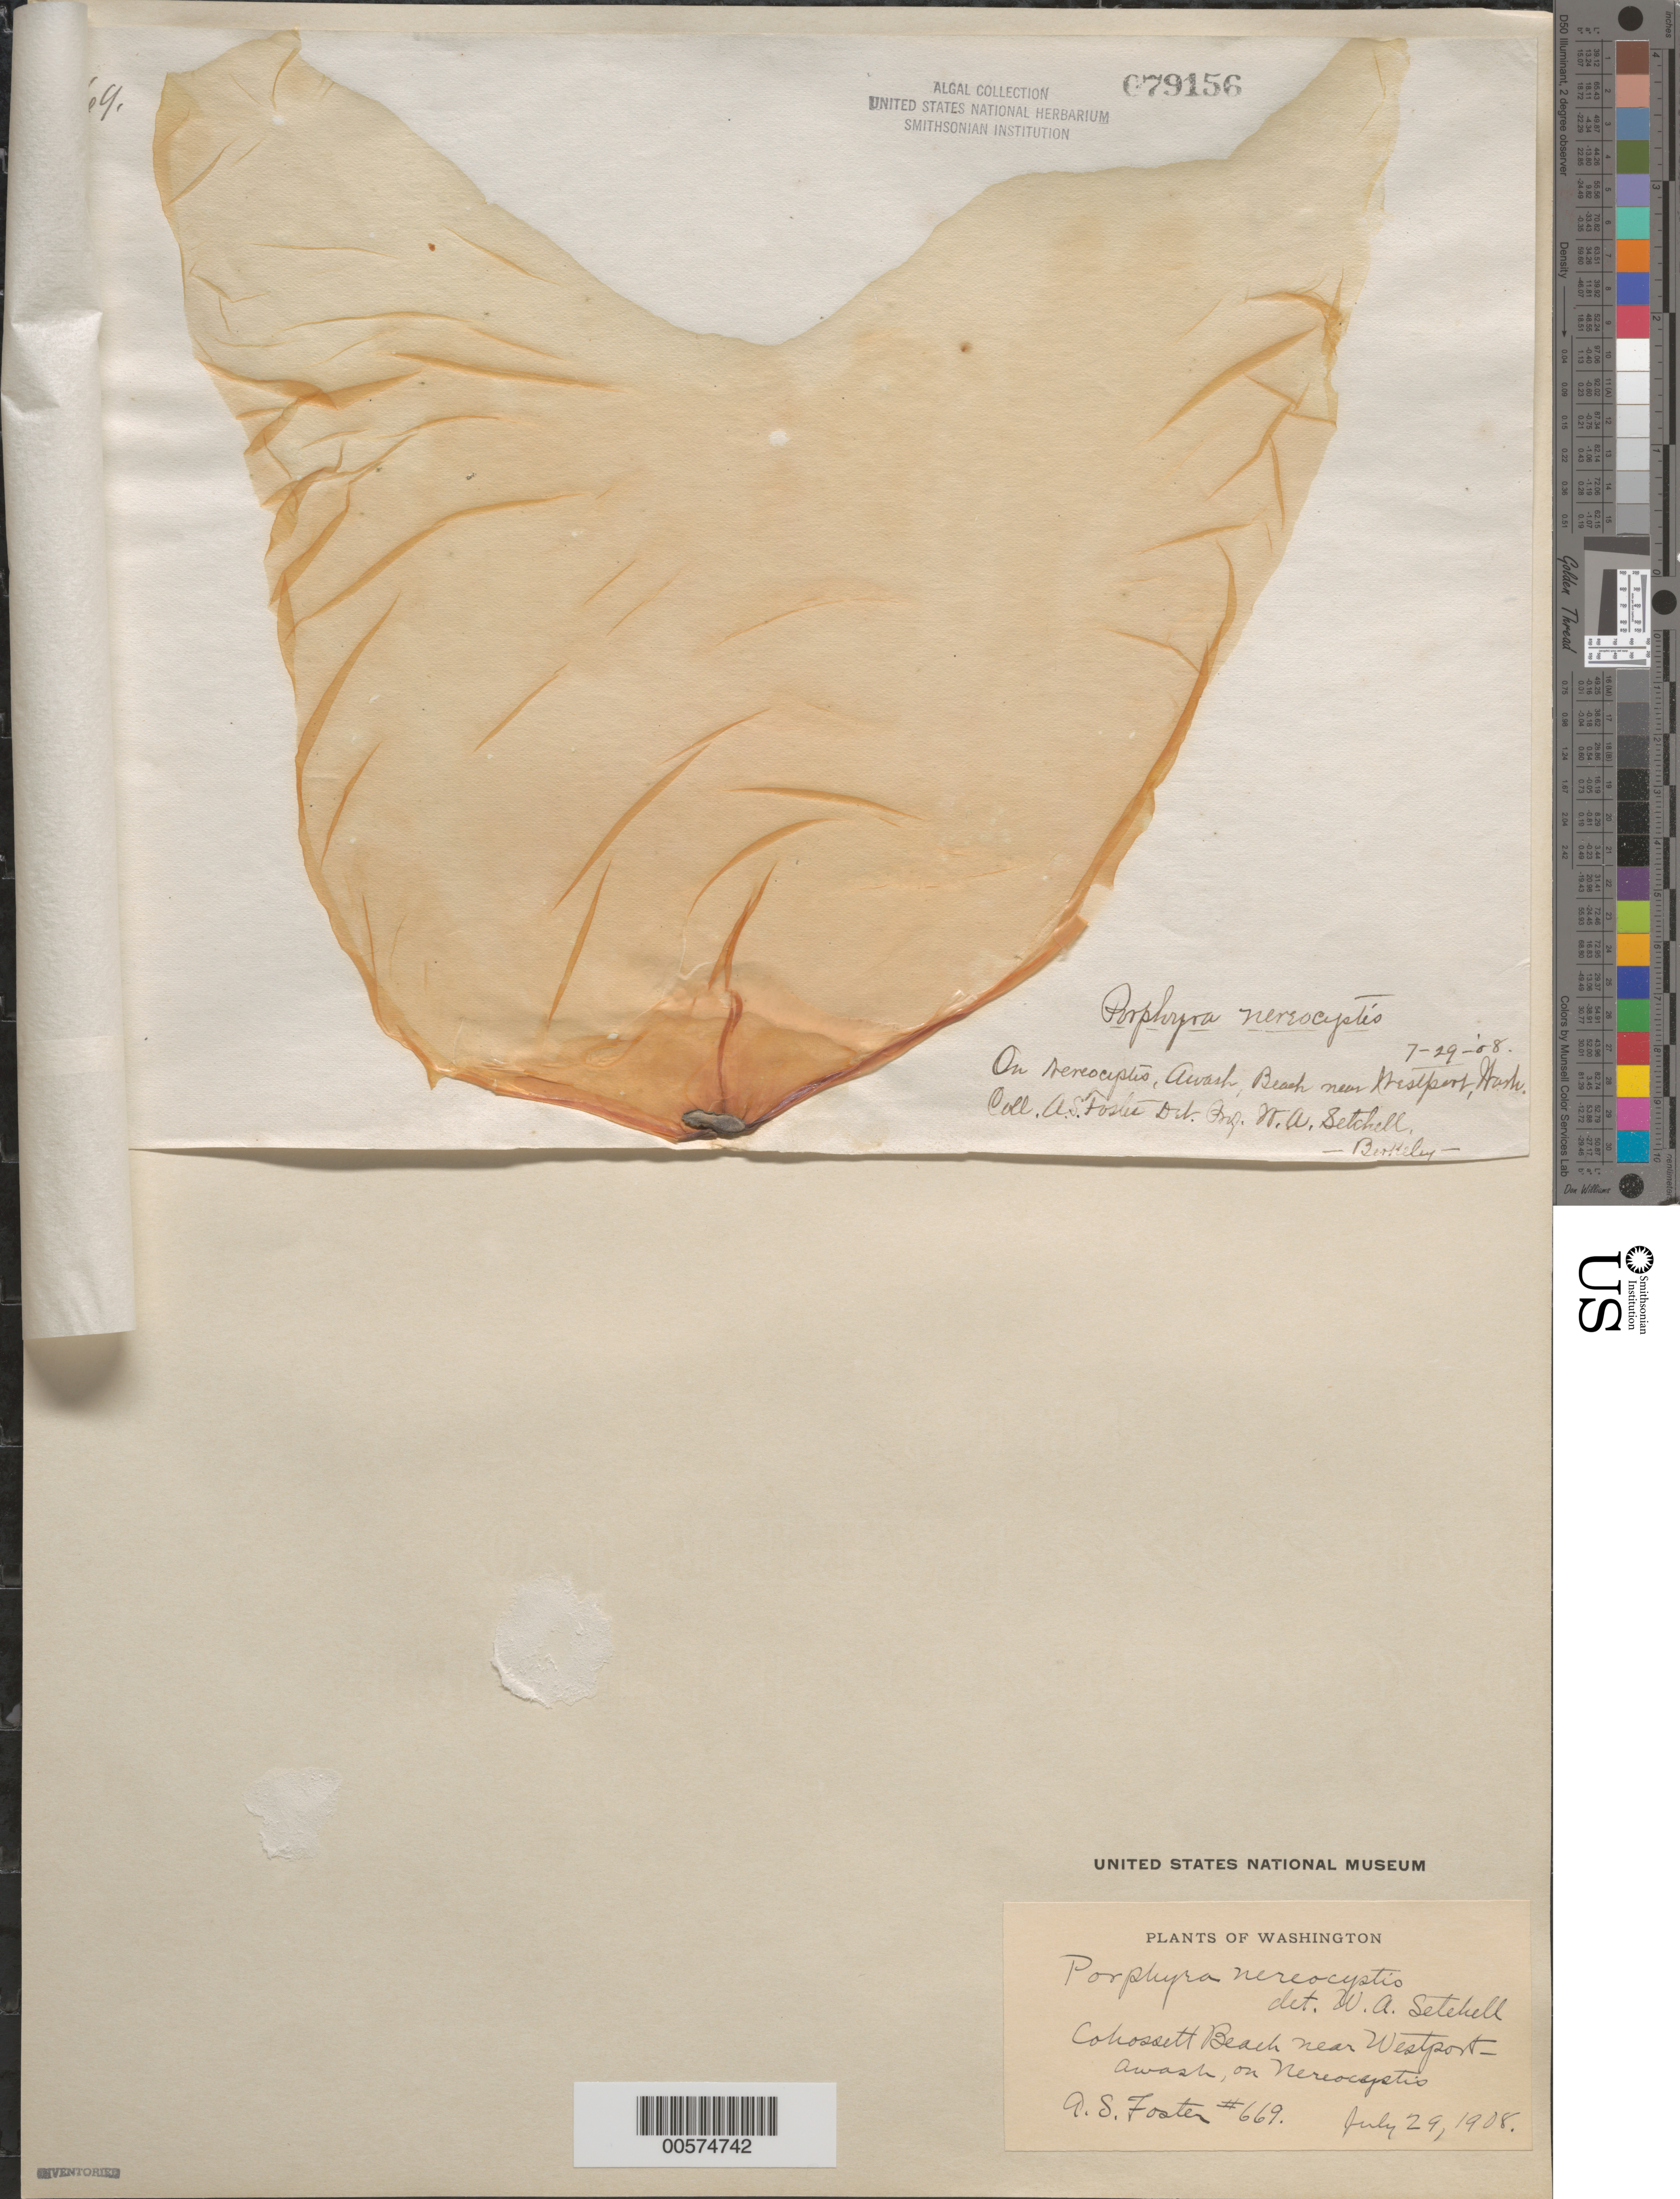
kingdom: Plantae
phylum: Rhodophyta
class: Bangiophyceae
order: Bangiales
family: Bangiaceae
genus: Pyropia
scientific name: Pyropia nereocystis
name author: (C.L. Anderson) S.C. Lindstrom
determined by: Algae name updating Project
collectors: A. S. Foster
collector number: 669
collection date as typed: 29 Jul 1908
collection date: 1908-07-29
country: United States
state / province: Washington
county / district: Grays Harbor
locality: Cohasset Beach, near Westport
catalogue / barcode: US 79156